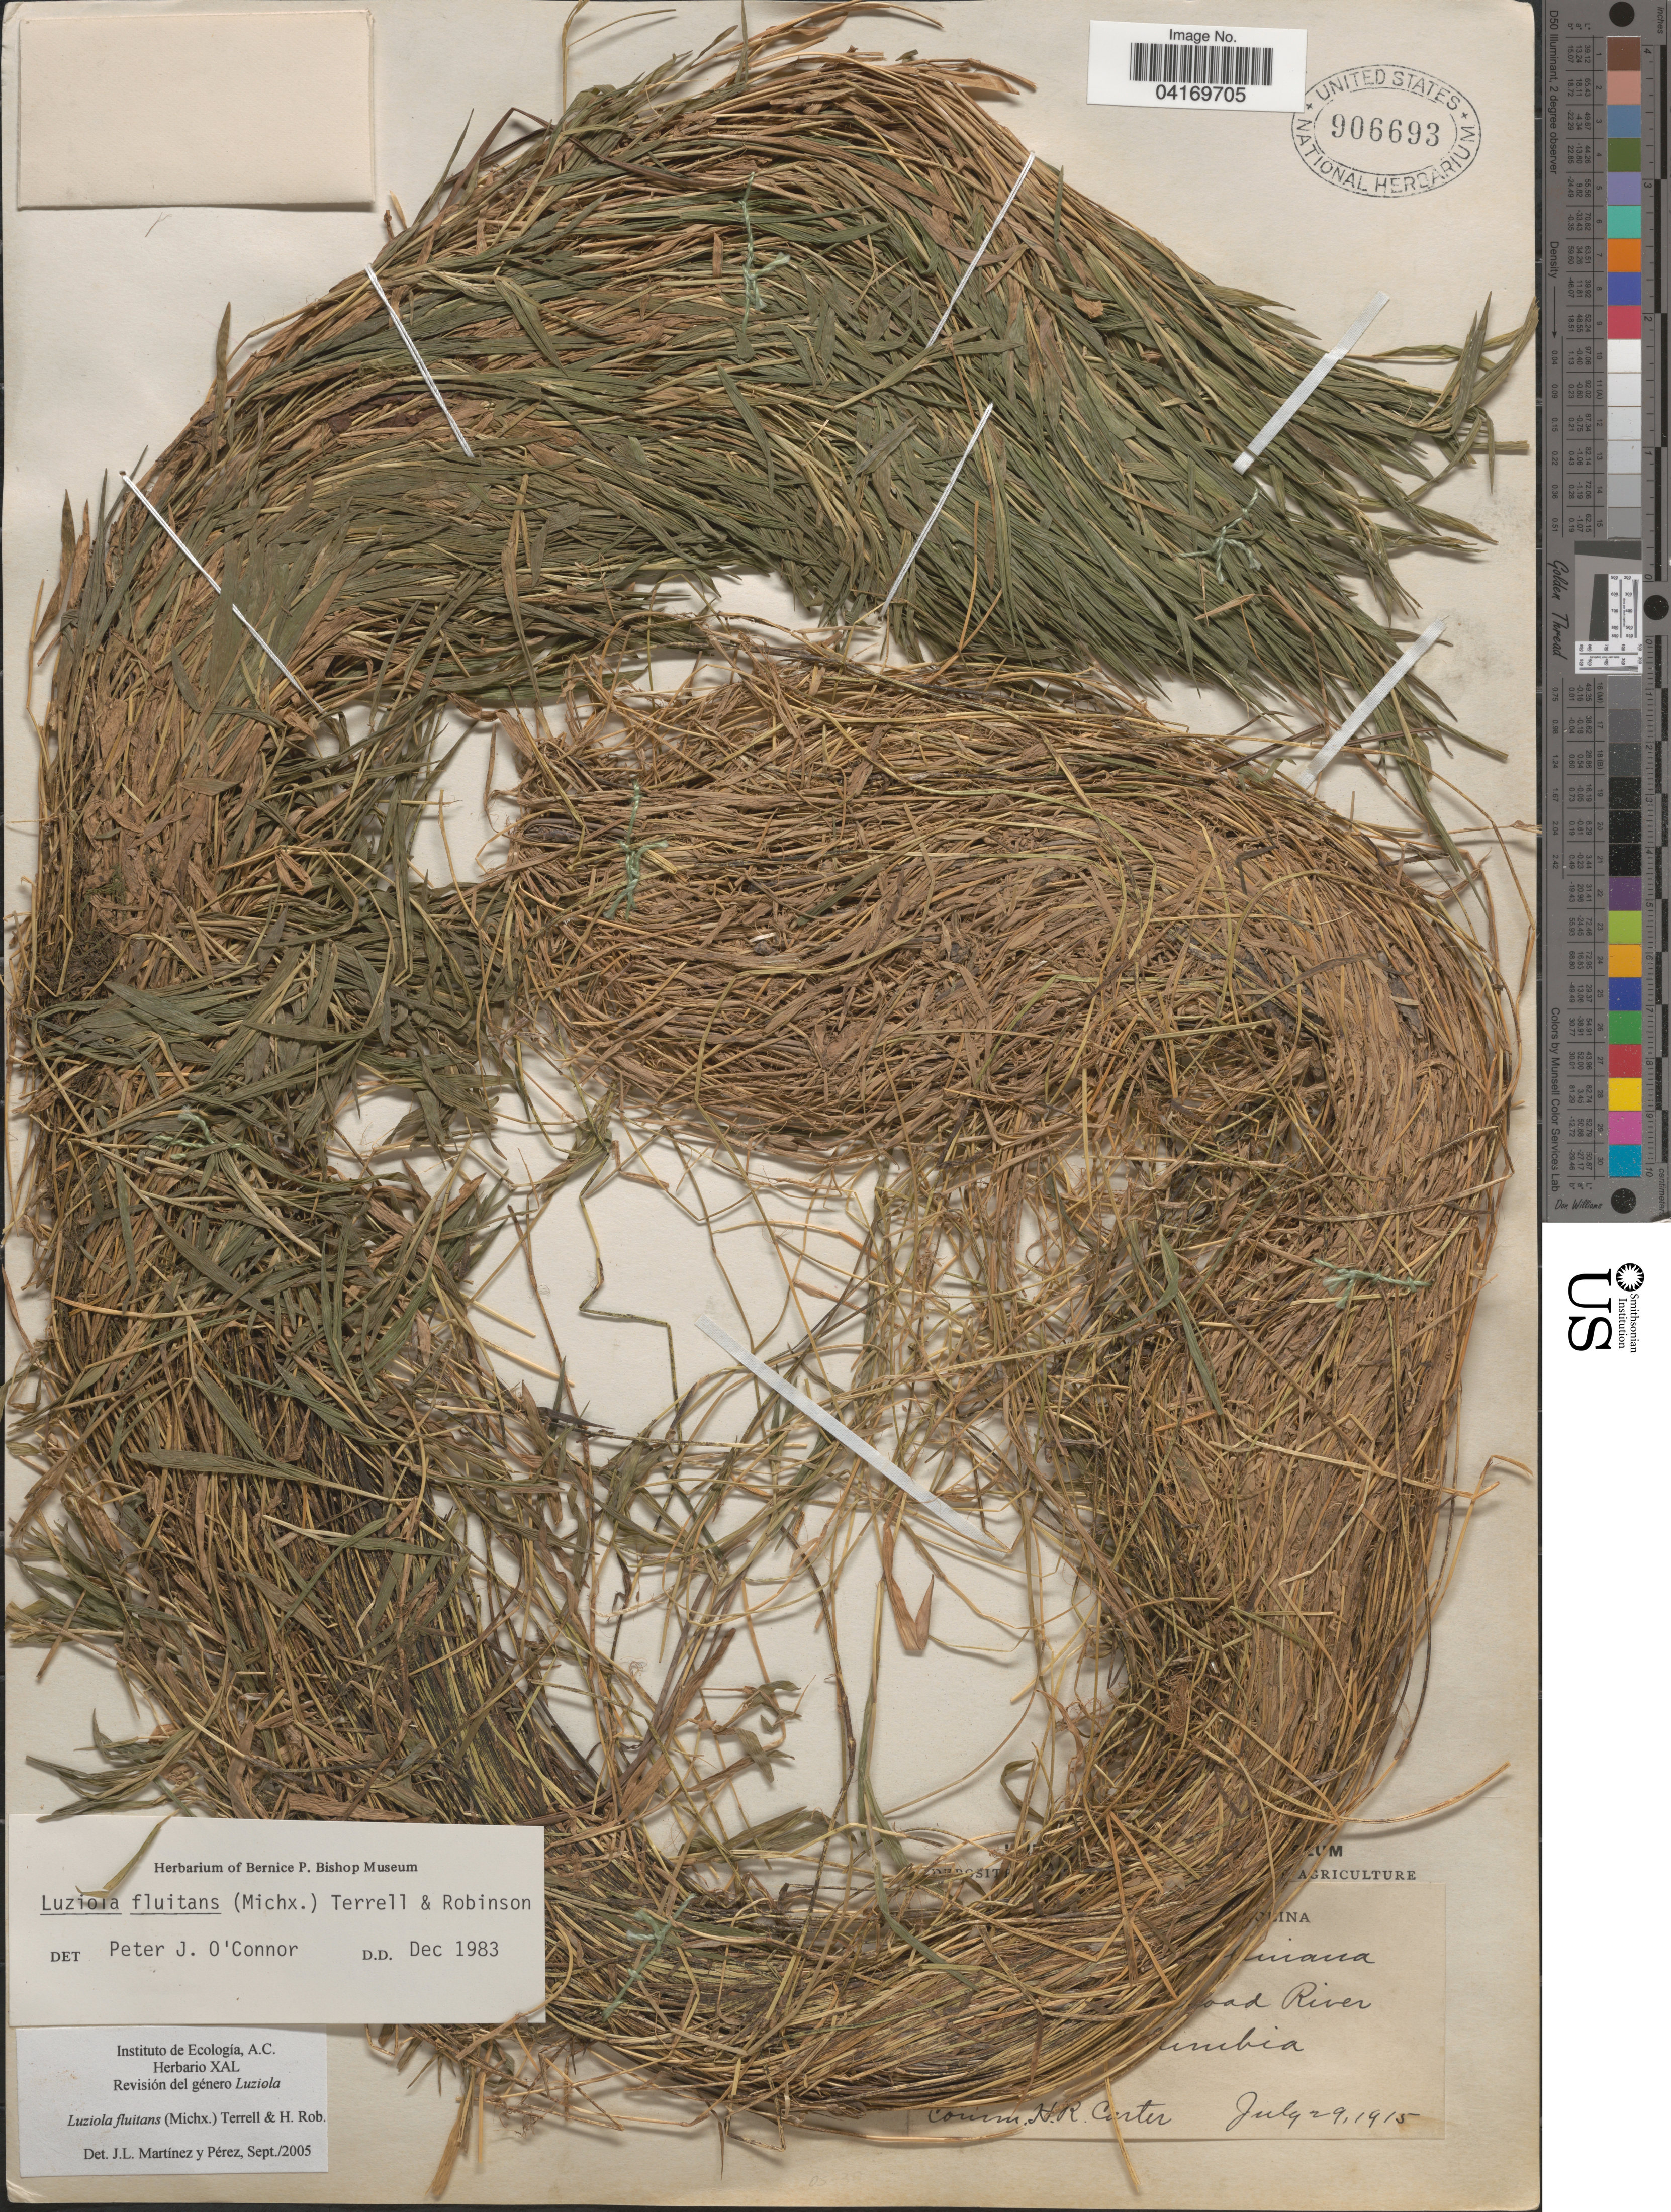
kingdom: Plantae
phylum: Tracheophyta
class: Liliopsida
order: Poales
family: Poaceae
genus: Luziola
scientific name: Luziola fluitans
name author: (Michx.) Terrell & H. Rob.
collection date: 1915-07-29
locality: [illegible text]ina. [illegible text]oad River. [illegible text]mbia.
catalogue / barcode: US 906693